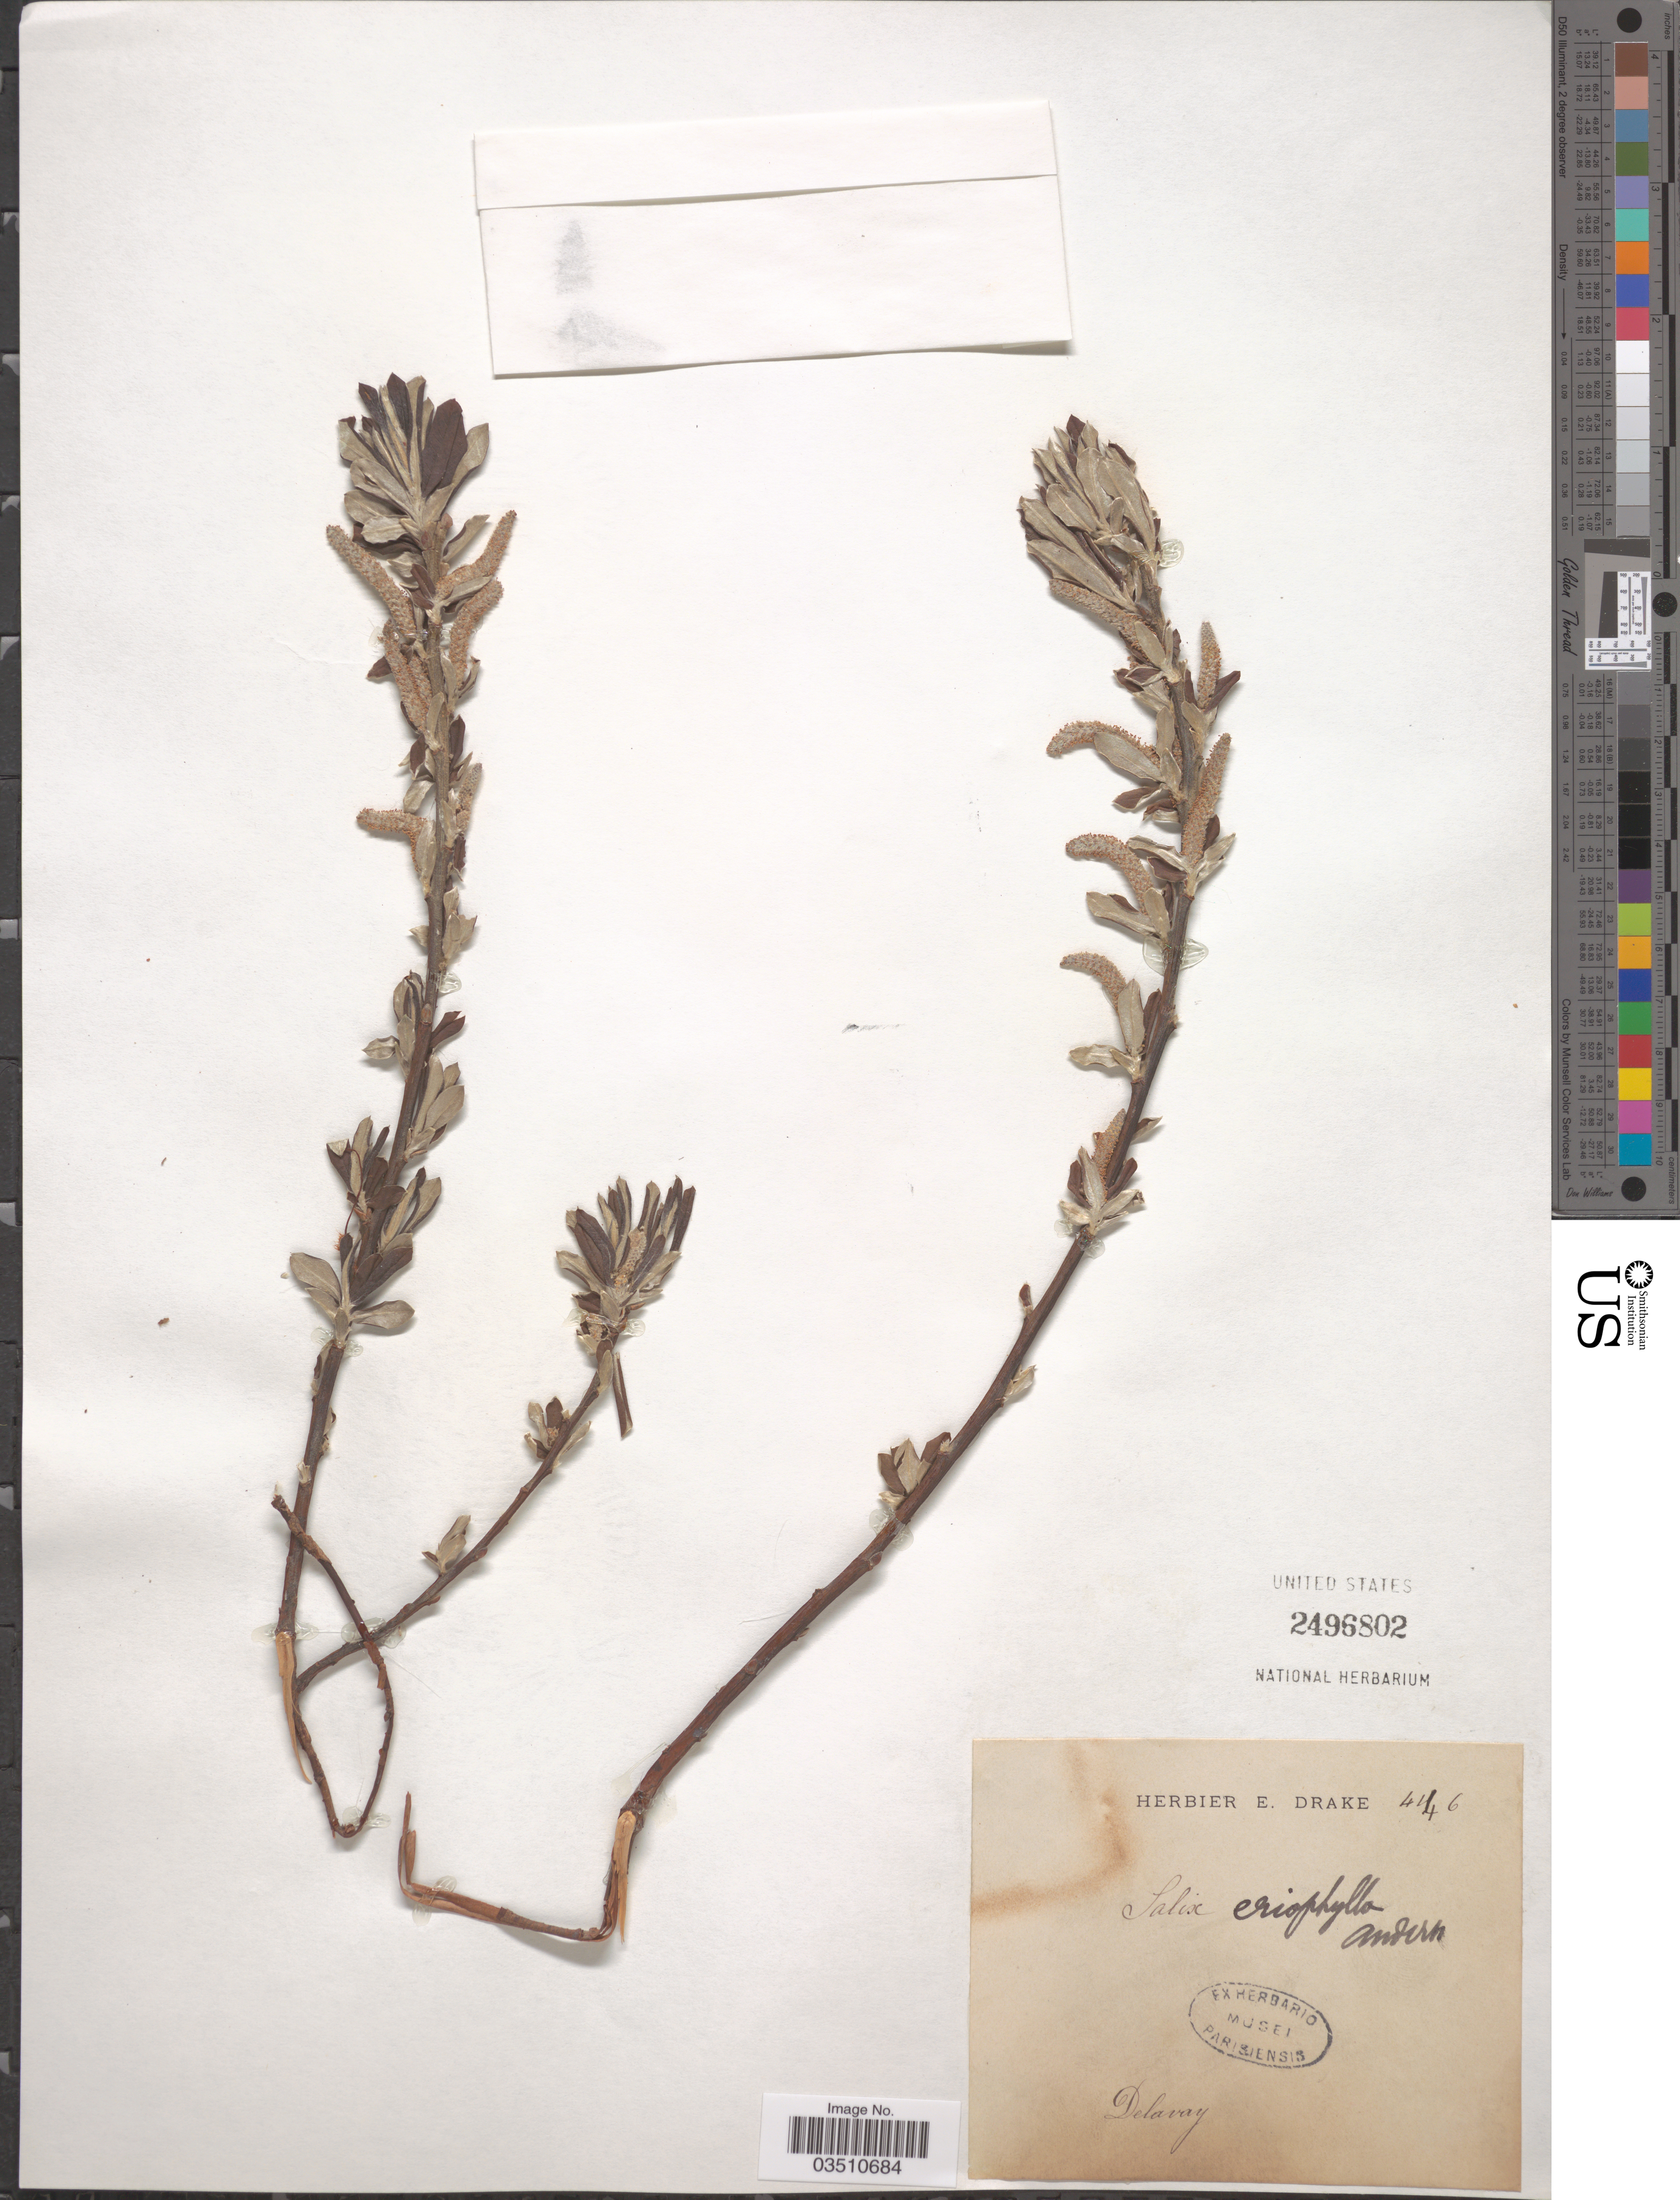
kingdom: Plantae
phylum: Tracheophyta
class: Magnoliopsida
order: Malpighiales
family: Salicaceae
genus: Salix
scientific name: Salix eriophylla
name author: Andersson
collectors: Delavay, --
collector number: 4146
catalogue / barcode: US 2496802